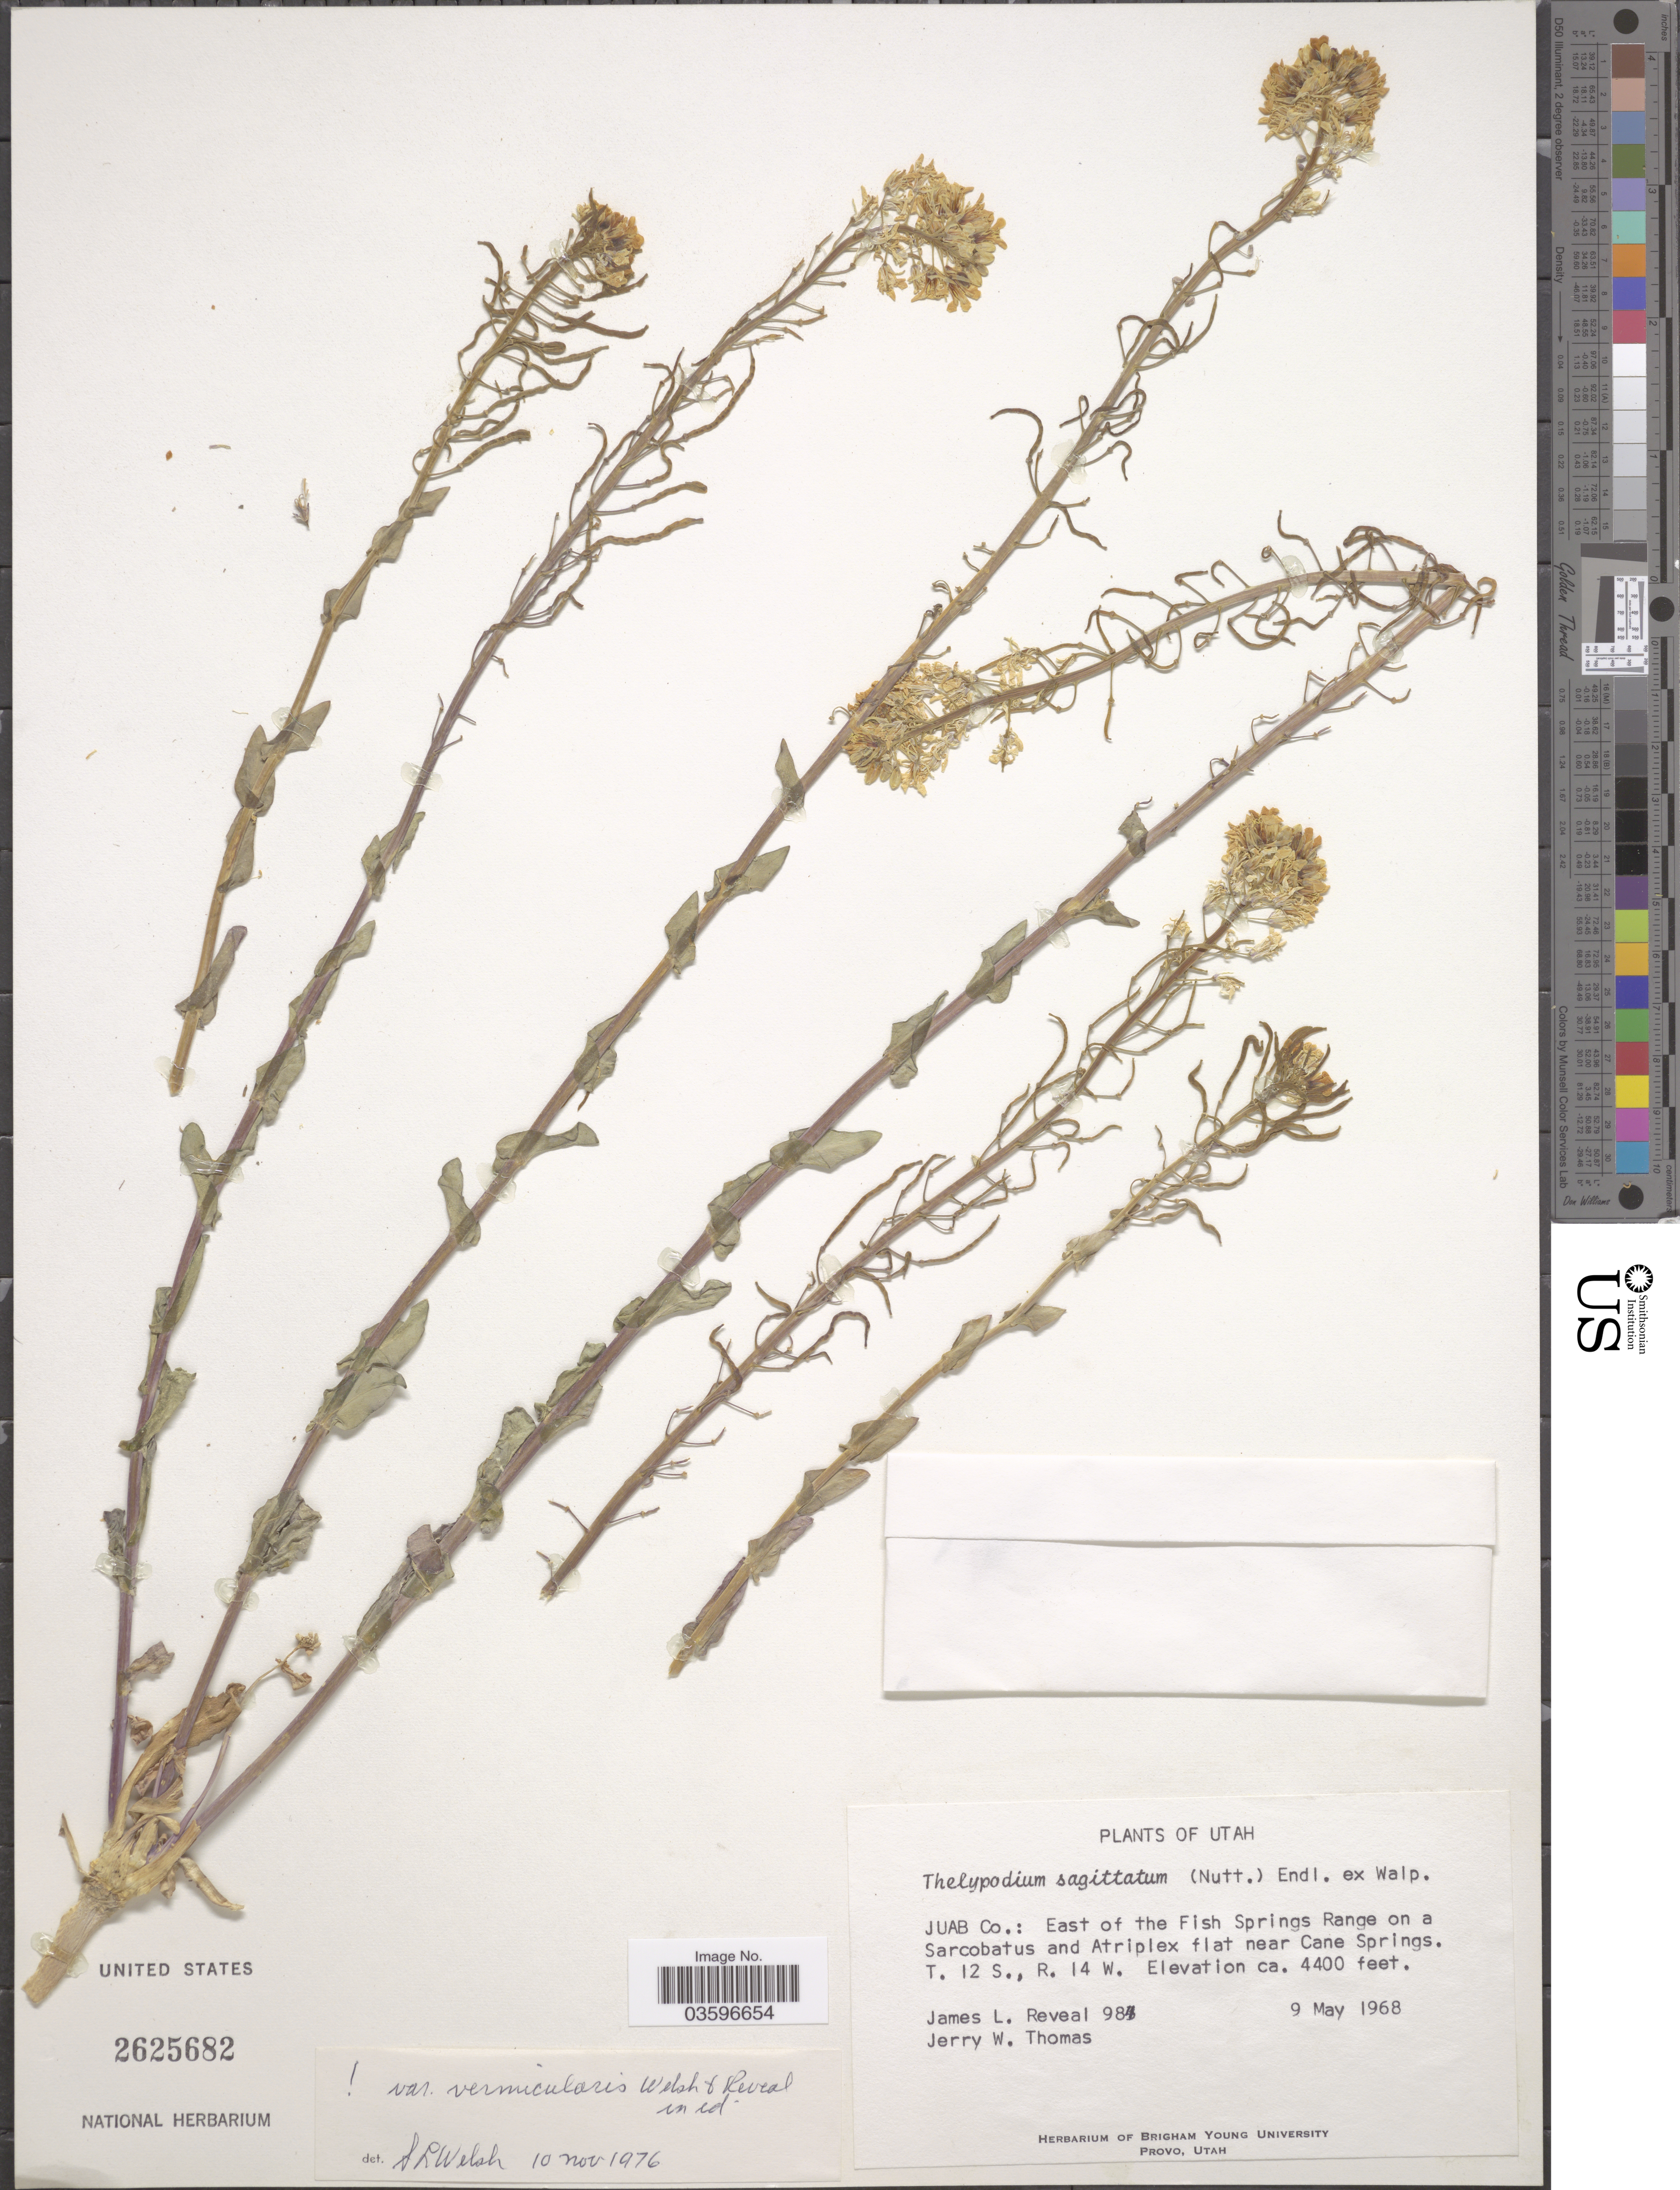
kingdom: Plantae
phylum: Tracheophyta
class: Magnoliopsida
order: Brassicales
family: Brassicaceae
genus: Thelypodium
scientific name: Thelypodium sagittatum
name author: (Nutt.) Endl.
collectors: J. L. Reveal & J. W. Thomas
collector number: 984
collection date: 1968-05-09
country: United States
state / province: Utah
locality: Juab Co.: East of the Fish Springs Range on a Sarcobatus and Atriplex flat near Cane Springs. T. 12 S., R. 14 W.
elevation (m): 1341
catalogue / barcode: US 2625682